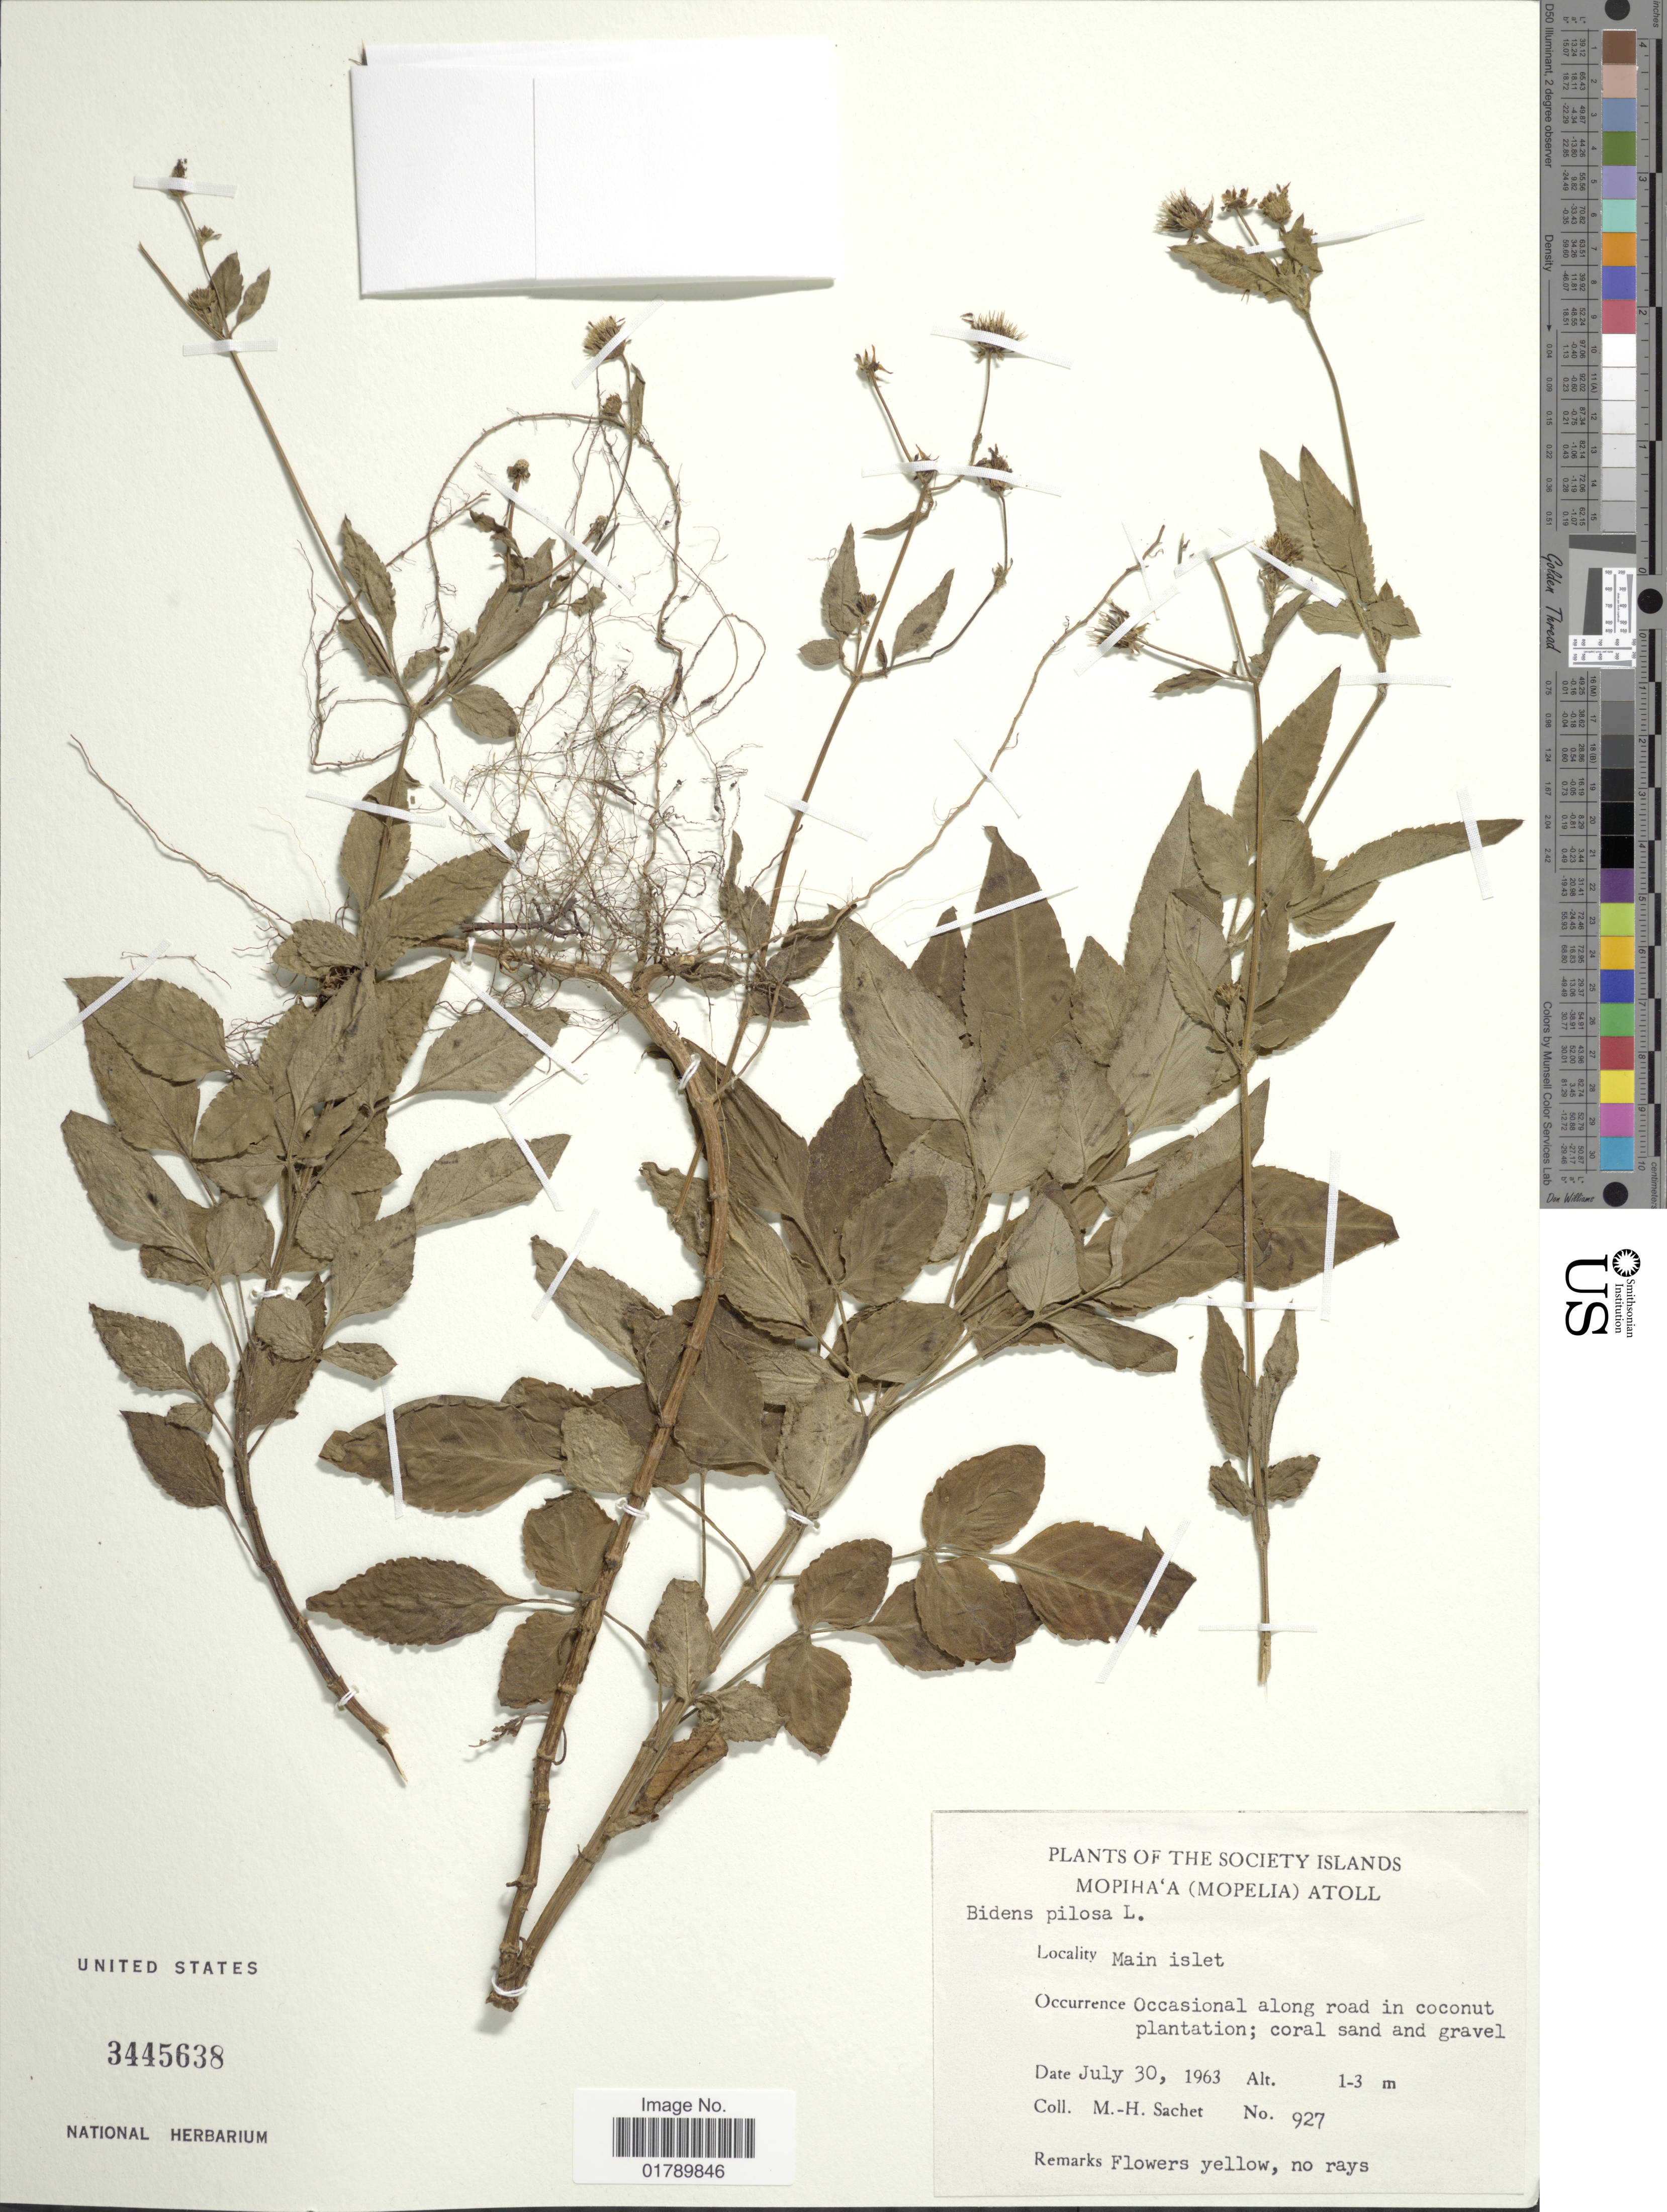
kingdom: Plantae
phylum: Tracheophyta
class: Magnoliopsida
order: Asterales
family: Asteraceae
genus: Bidens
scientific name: Bidens pilosa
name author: L.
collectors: M.-H. Sachet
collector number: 927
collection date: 1963-07-30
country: French Polynesia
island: Maupihaa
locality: The Society Islands. Mopiha'a (Mopelia) Atol. Main islet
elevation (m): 1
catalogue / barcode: US 3445638